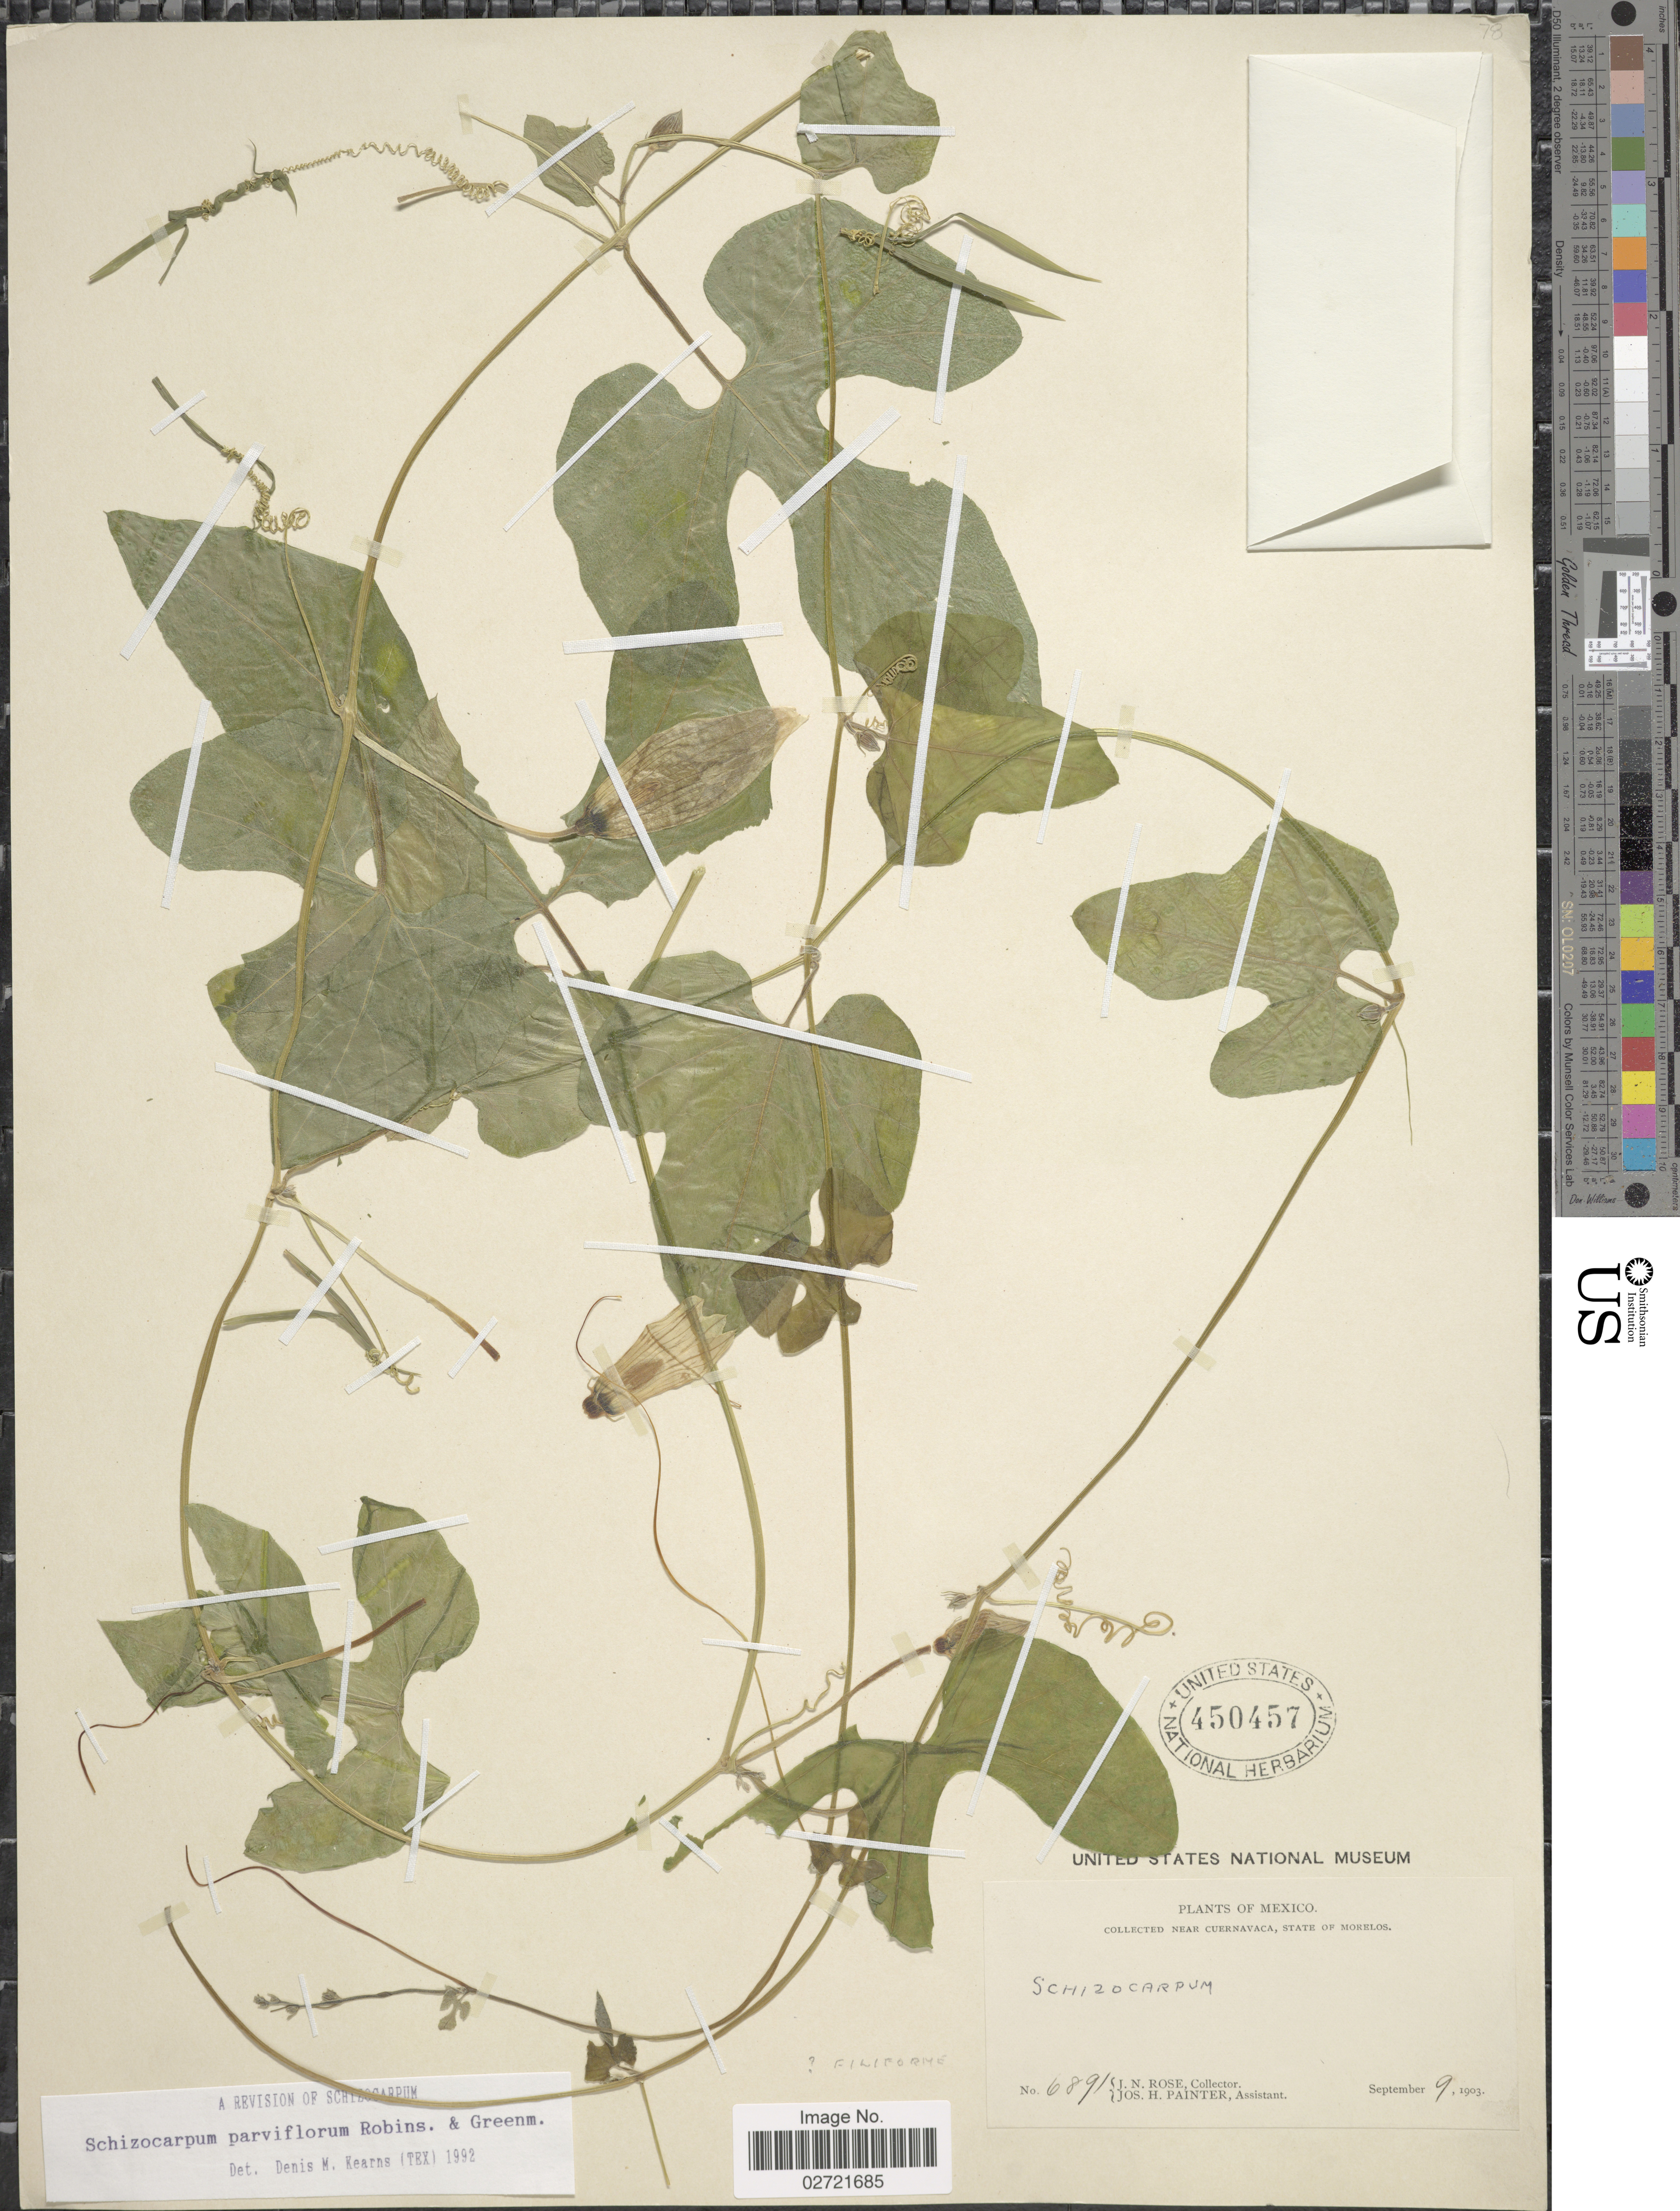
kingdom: Plantae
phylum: Tracheophyta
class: Magnoliopsida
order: Cucurbitales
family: Cucurbitaceae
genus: Schizocarpum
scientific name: Schizocarpum parviflorum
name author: B.L. Rob. & Greenm.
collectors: J. N. Rose & J. H. Painter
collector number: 6891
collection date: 1903-09-09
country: Mexico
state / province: Morelos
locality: Near Cuernavaca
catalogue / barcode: US 450457